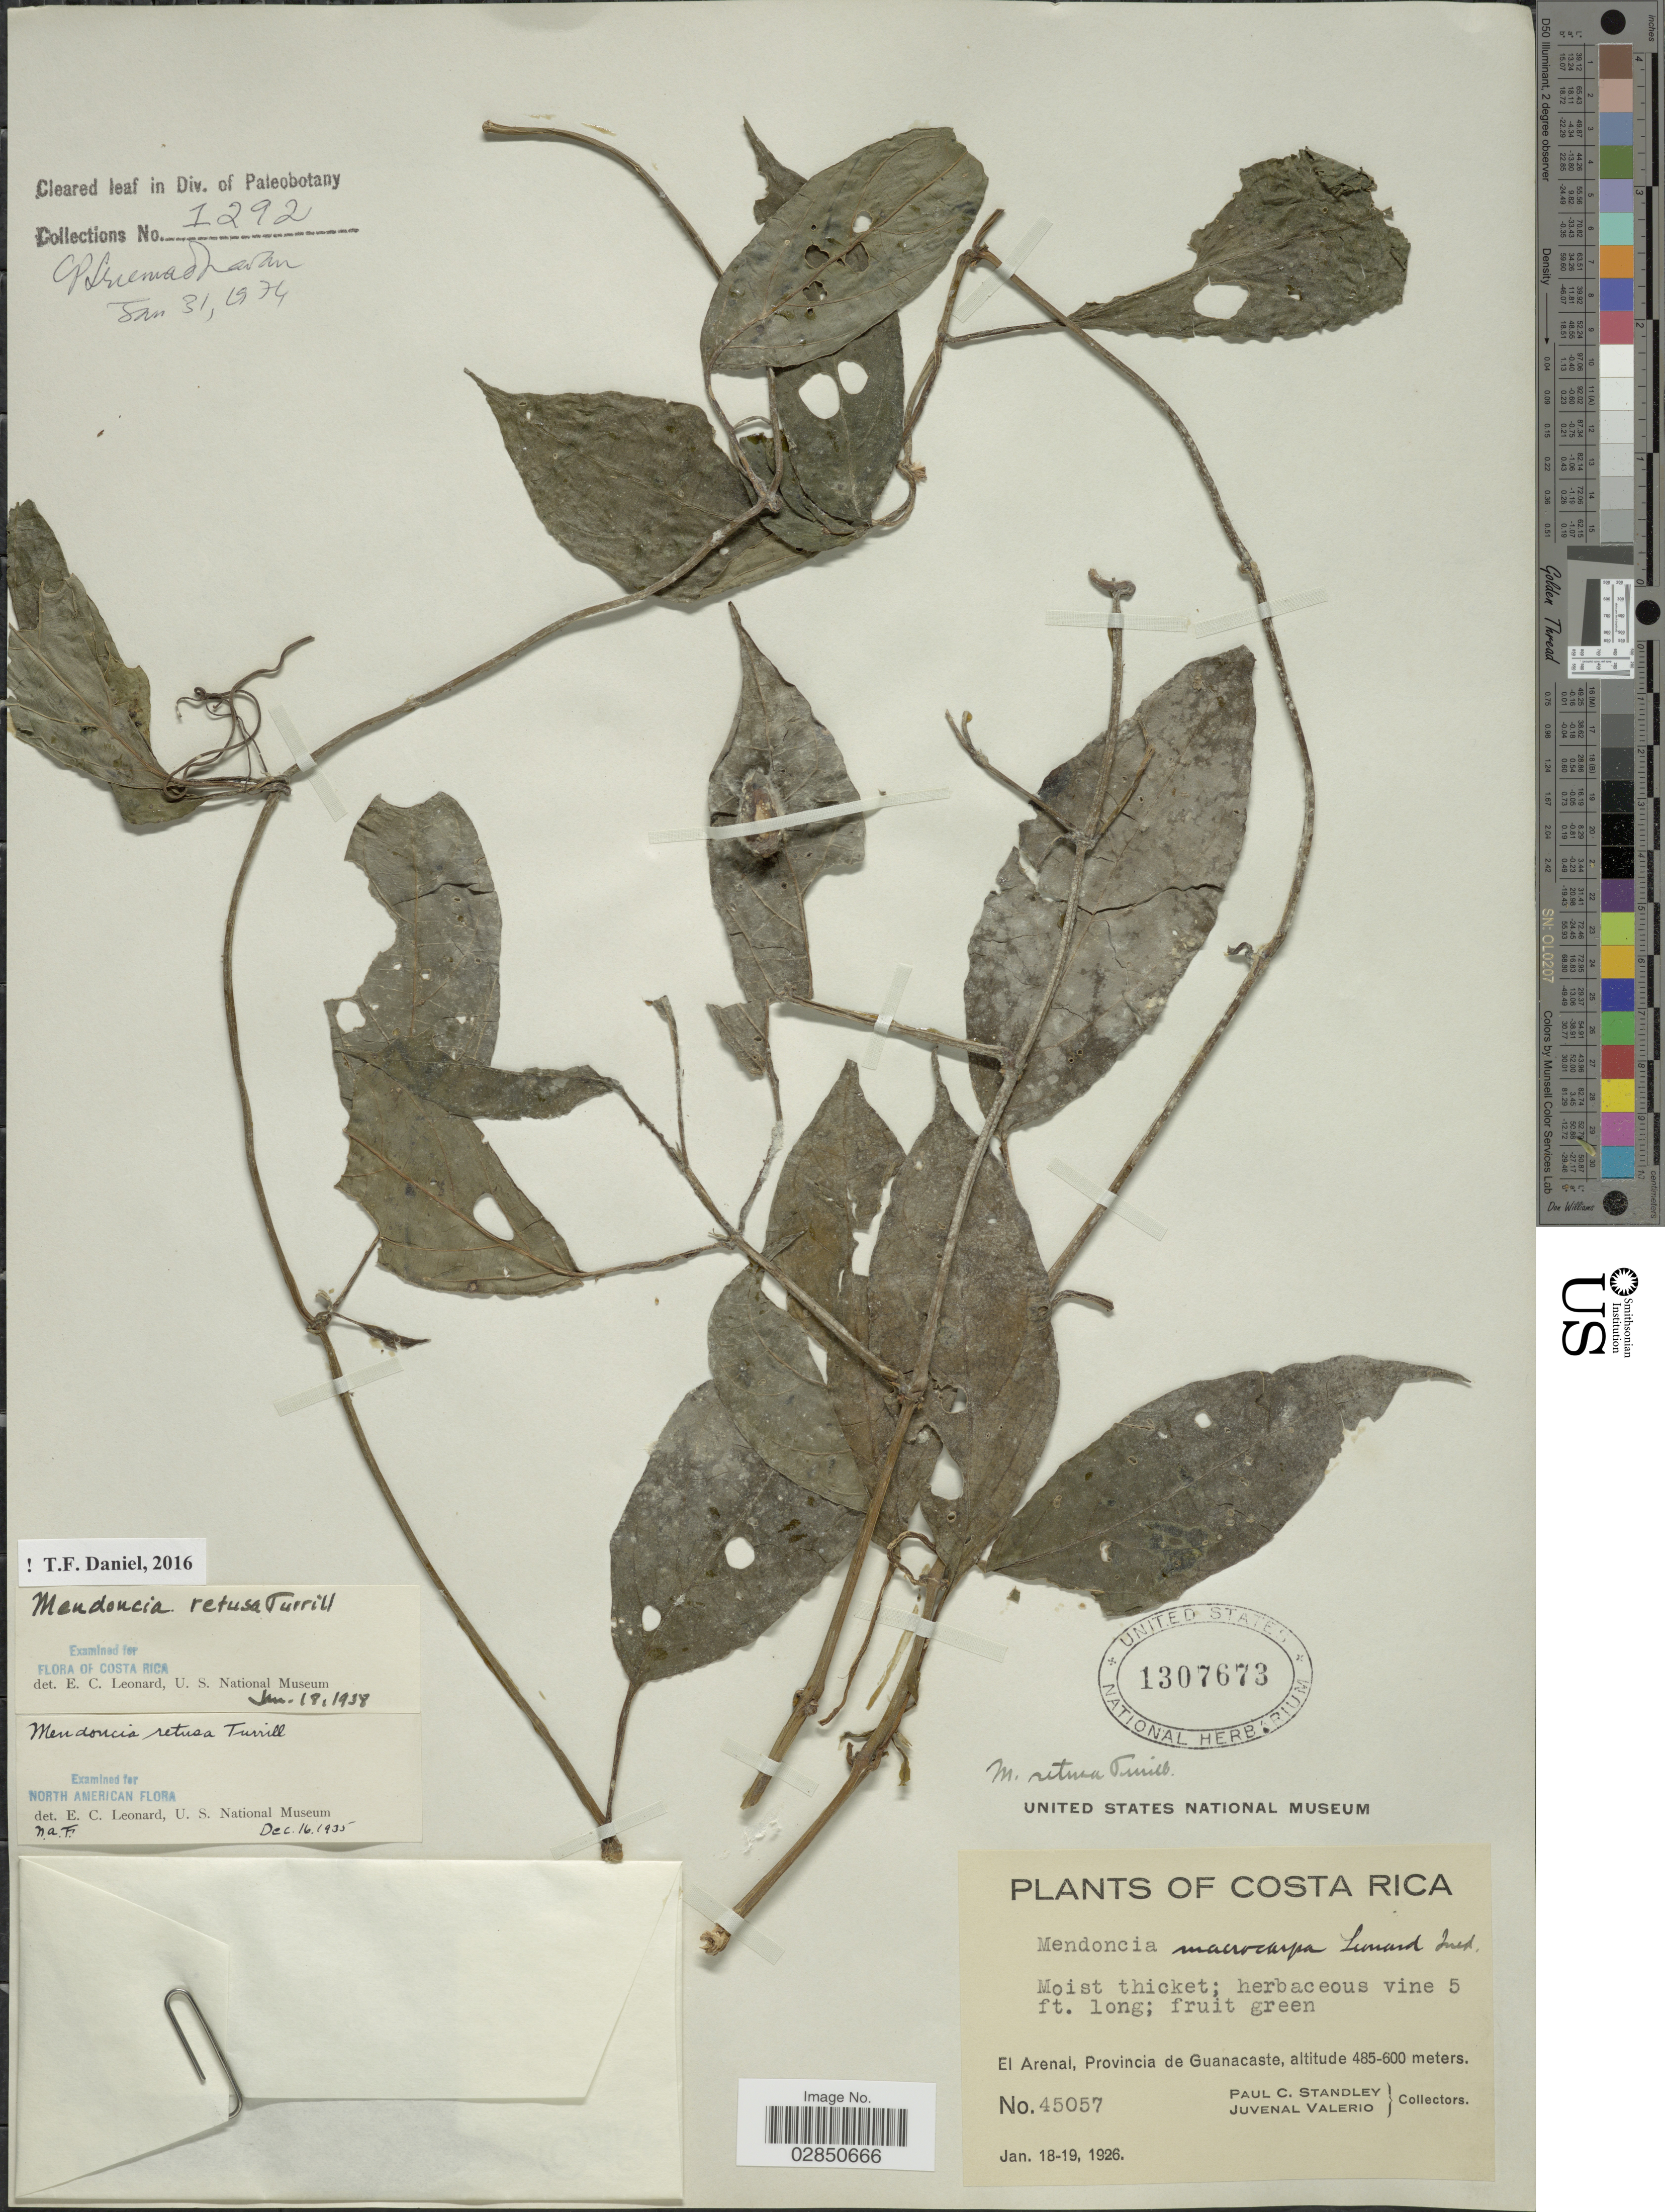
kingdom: Plantae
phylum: Tracheophyta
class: Magnoliopsida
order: Lamiales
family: Acanthaceae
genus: Mendoncia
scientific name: Mendoncia retusa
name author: Turrill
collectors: P. C. Standley & J. Valerio R.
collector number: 4557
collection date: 1926-01-18/1926-01-19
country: Costa Rica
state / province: Guanacaste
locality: El Arenal, Provincia de Guanacaste.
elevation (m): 485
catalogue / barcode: US 1307673